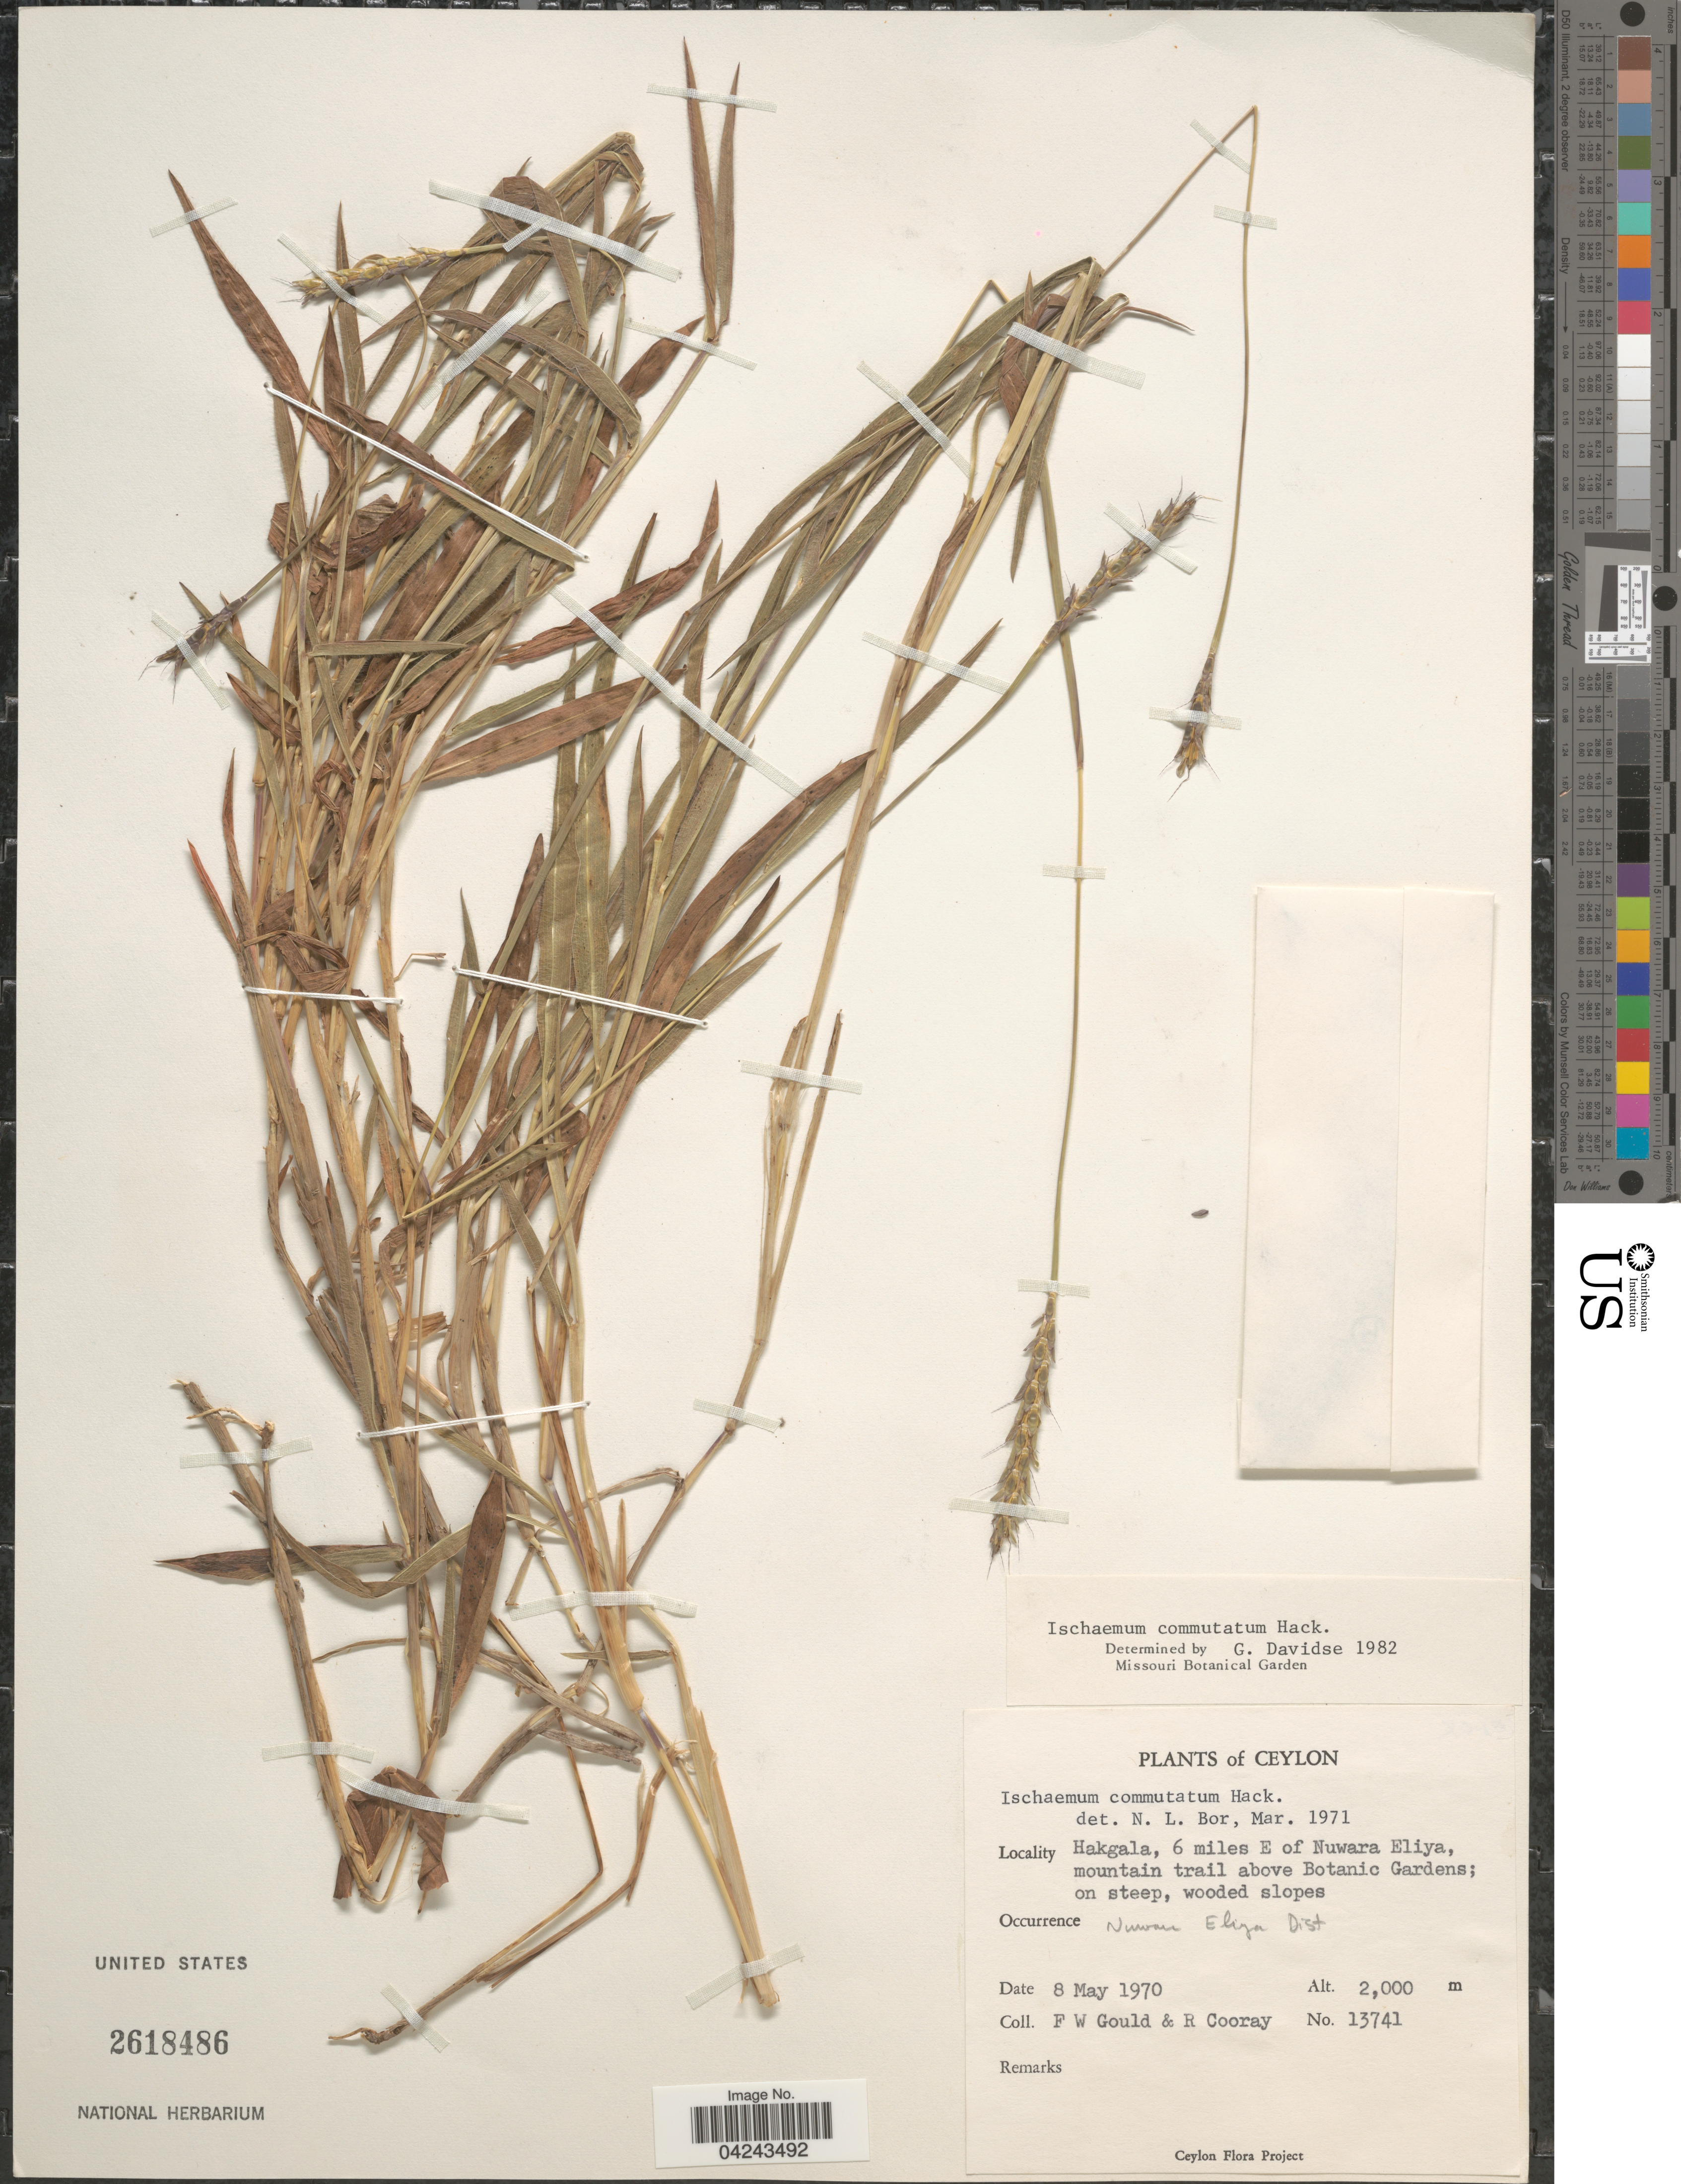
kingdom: Plantae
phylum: Tracheophyta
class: Liliopsida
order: Poales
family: Poaceae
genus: Ischaemum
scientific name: Ischaemum commutatum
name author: Hack.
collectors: F. W. Gould & R. Cooray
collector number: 13741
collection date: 1970-05-08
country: Sri Lanka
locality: Ceylon. Hakgala, 6 miles E of Nuwara Eliya, mountain trail above Botanic Gardens; on steep, wooded slopes. Nuwara Eliya Dist.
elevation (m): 2000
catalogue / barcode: US 2618486